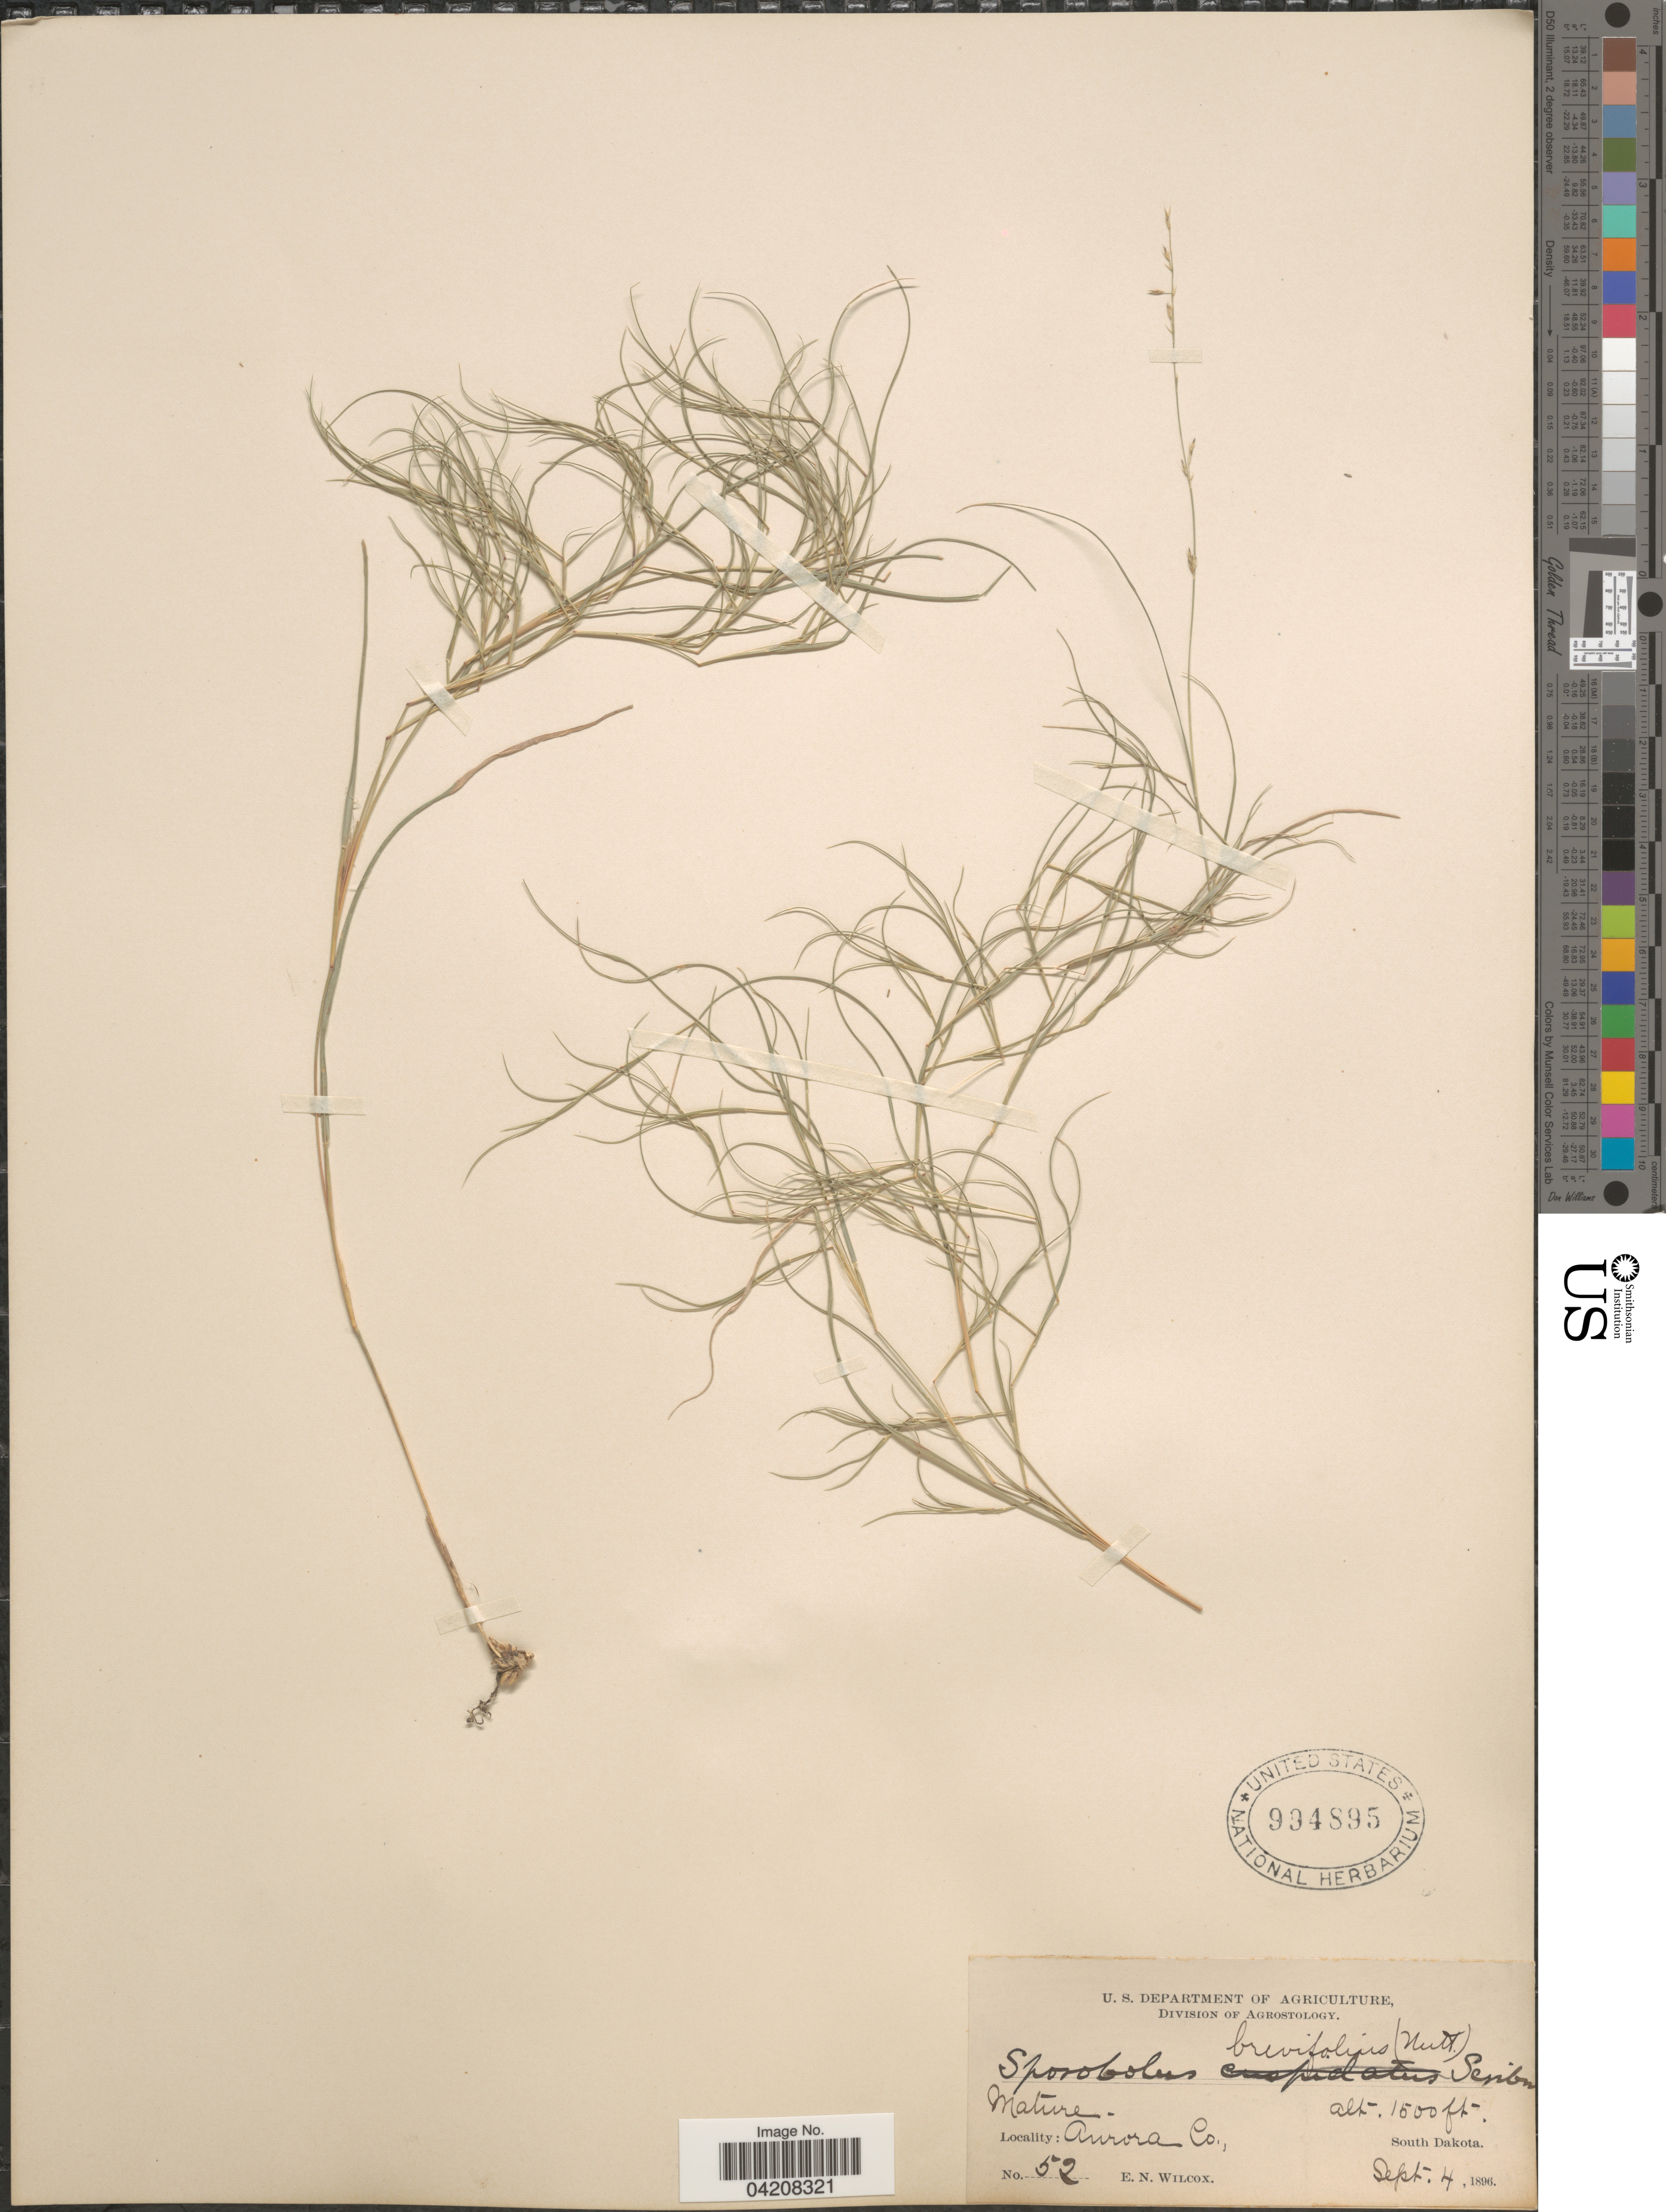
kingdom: Plantae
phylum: Tracheophyta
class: Liliopsida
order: Poales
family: Poaceae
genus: Muhlenbergia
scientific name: Muhlenbergia cuspidata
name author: (Torr. ex Hook.) Rydb.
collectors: E. Wilcox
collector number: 52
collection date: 1896-09-04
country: United States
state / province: South Dakota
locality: Aurora Co.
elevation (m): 457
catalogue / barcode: US 994895